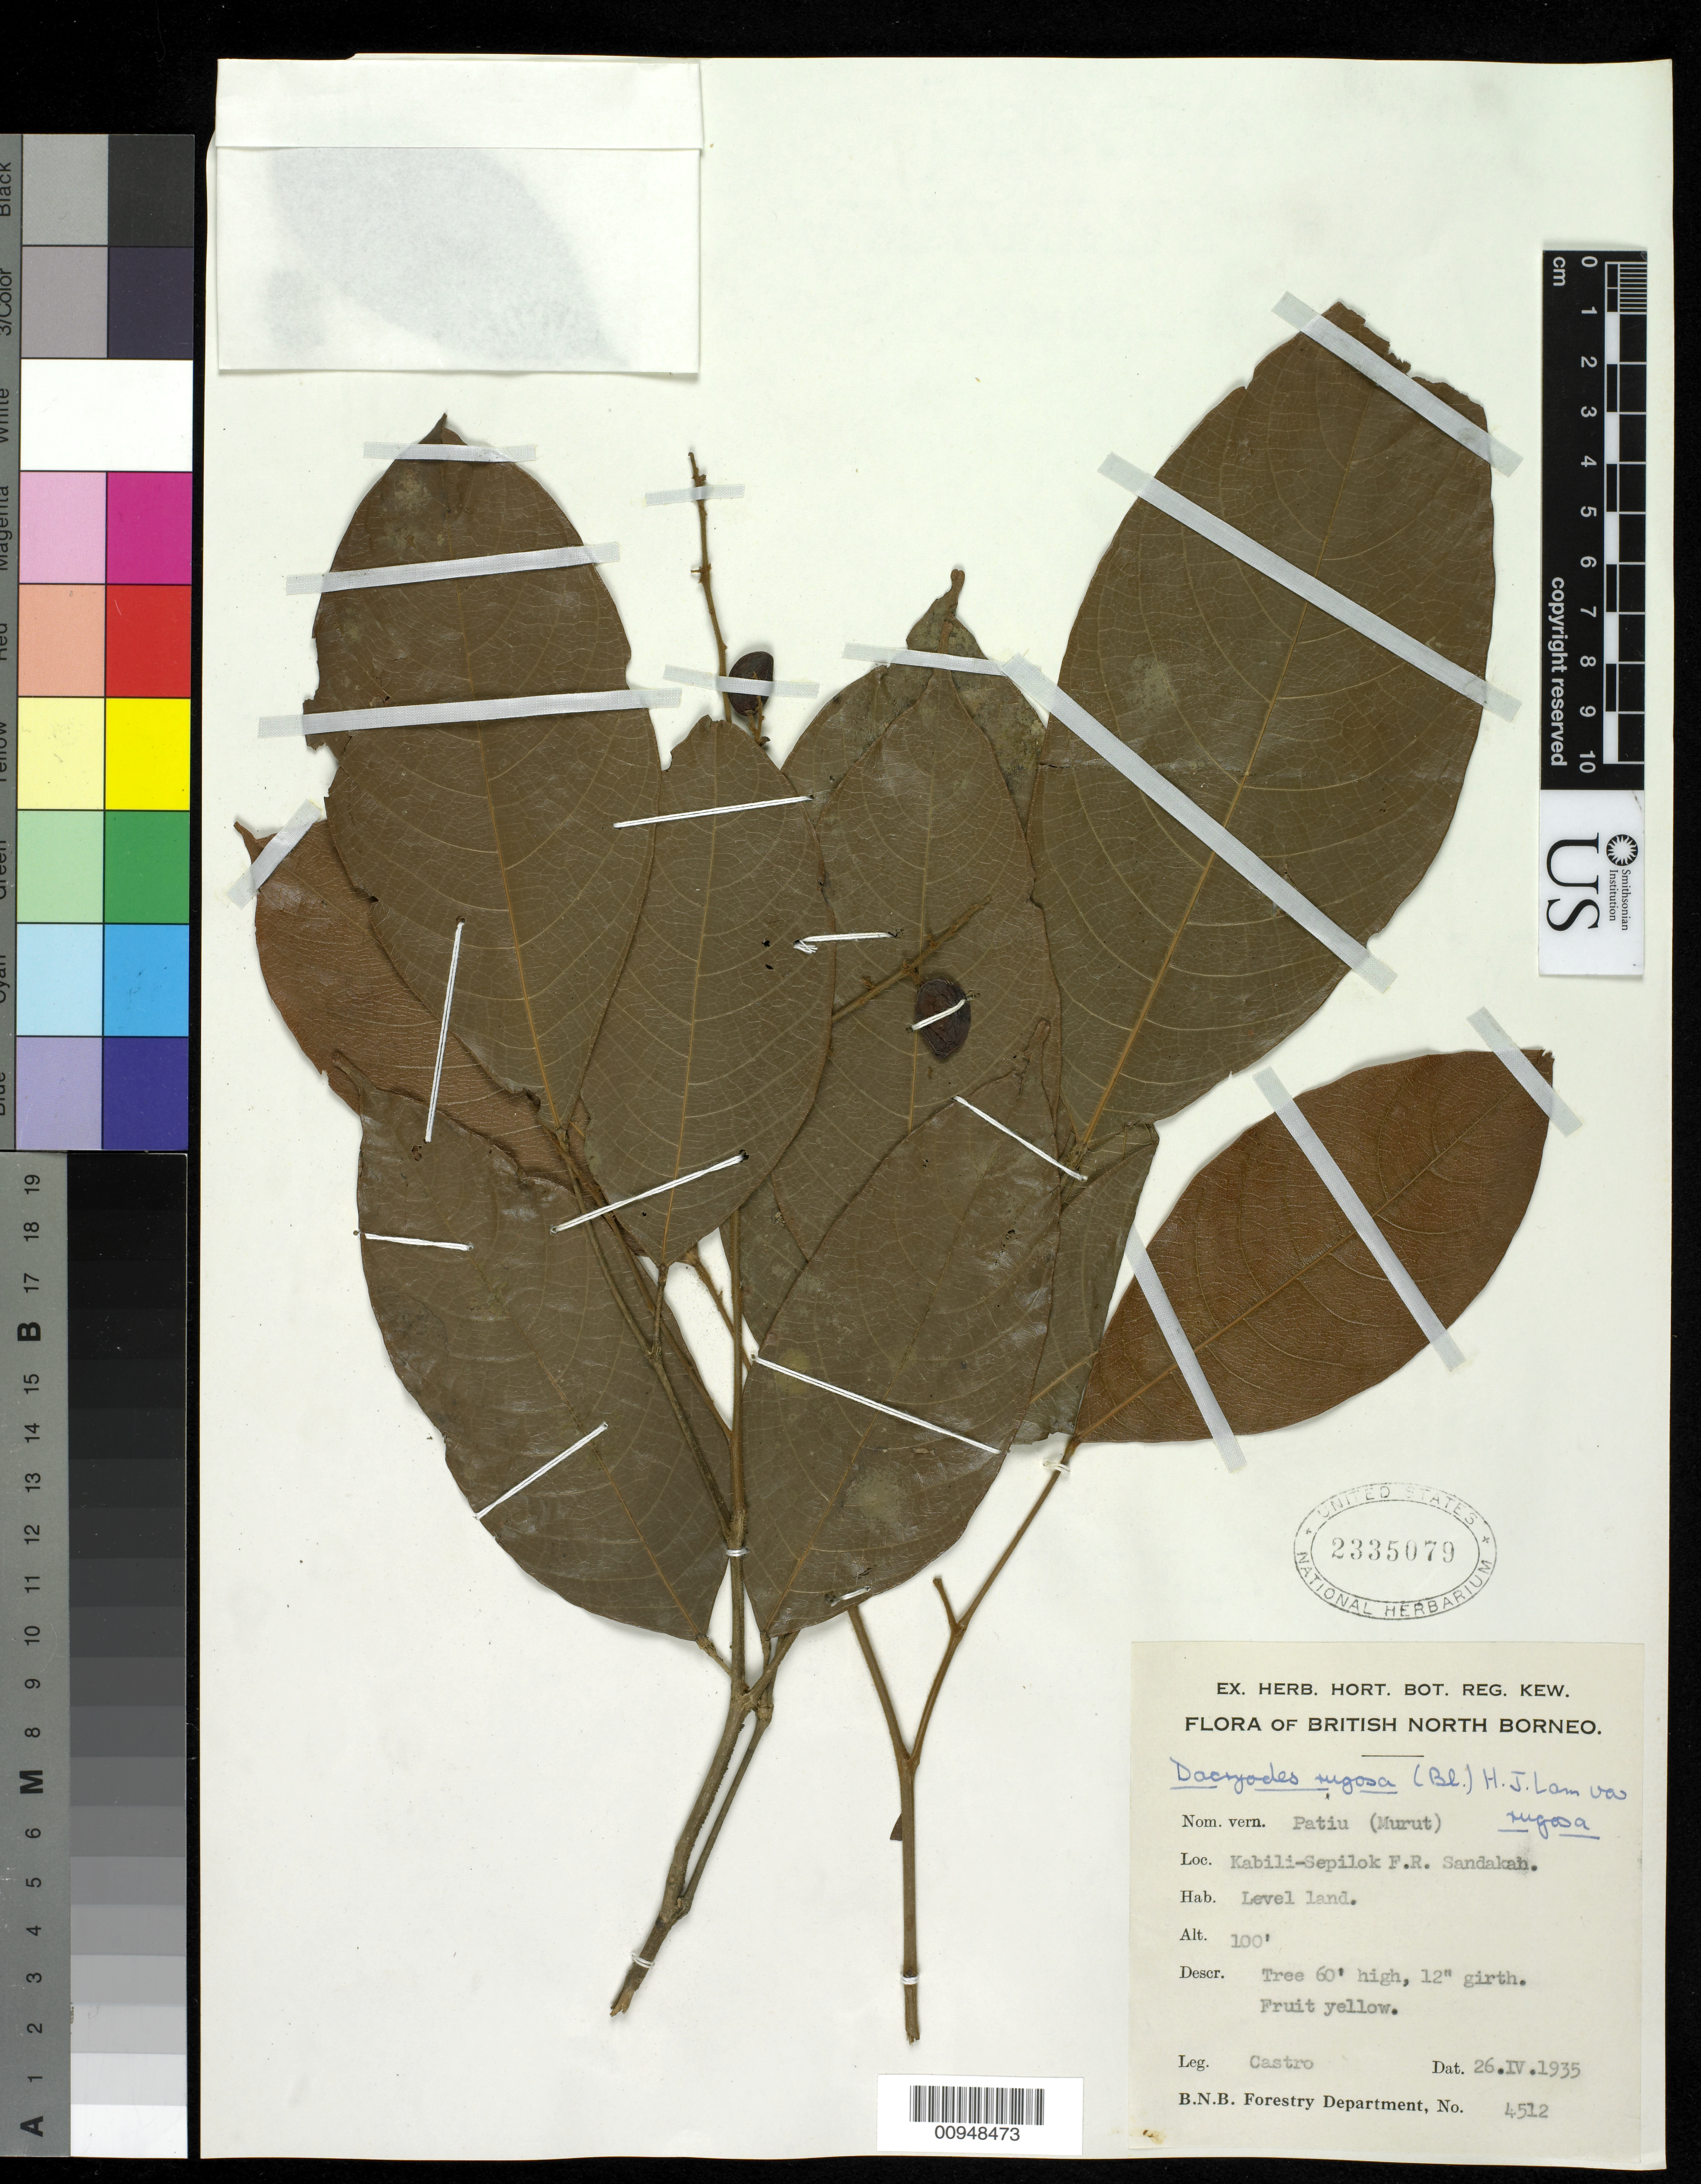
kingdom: Plantae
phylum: Tracheophyta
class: Magnoliopsida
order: Sapindales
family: Burseraceae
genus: Dacryodes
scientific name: Dacryodes rugosa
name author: (Blume) H.J. Lam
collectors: -. Castro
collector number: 4512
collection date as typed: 26 Apr 1935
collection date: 1935-04-26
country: Malaysia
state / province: Sabah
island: Borneo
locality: Kabili-Sepilok F.R. Sandakah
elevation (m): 30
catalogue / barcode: US 2335079